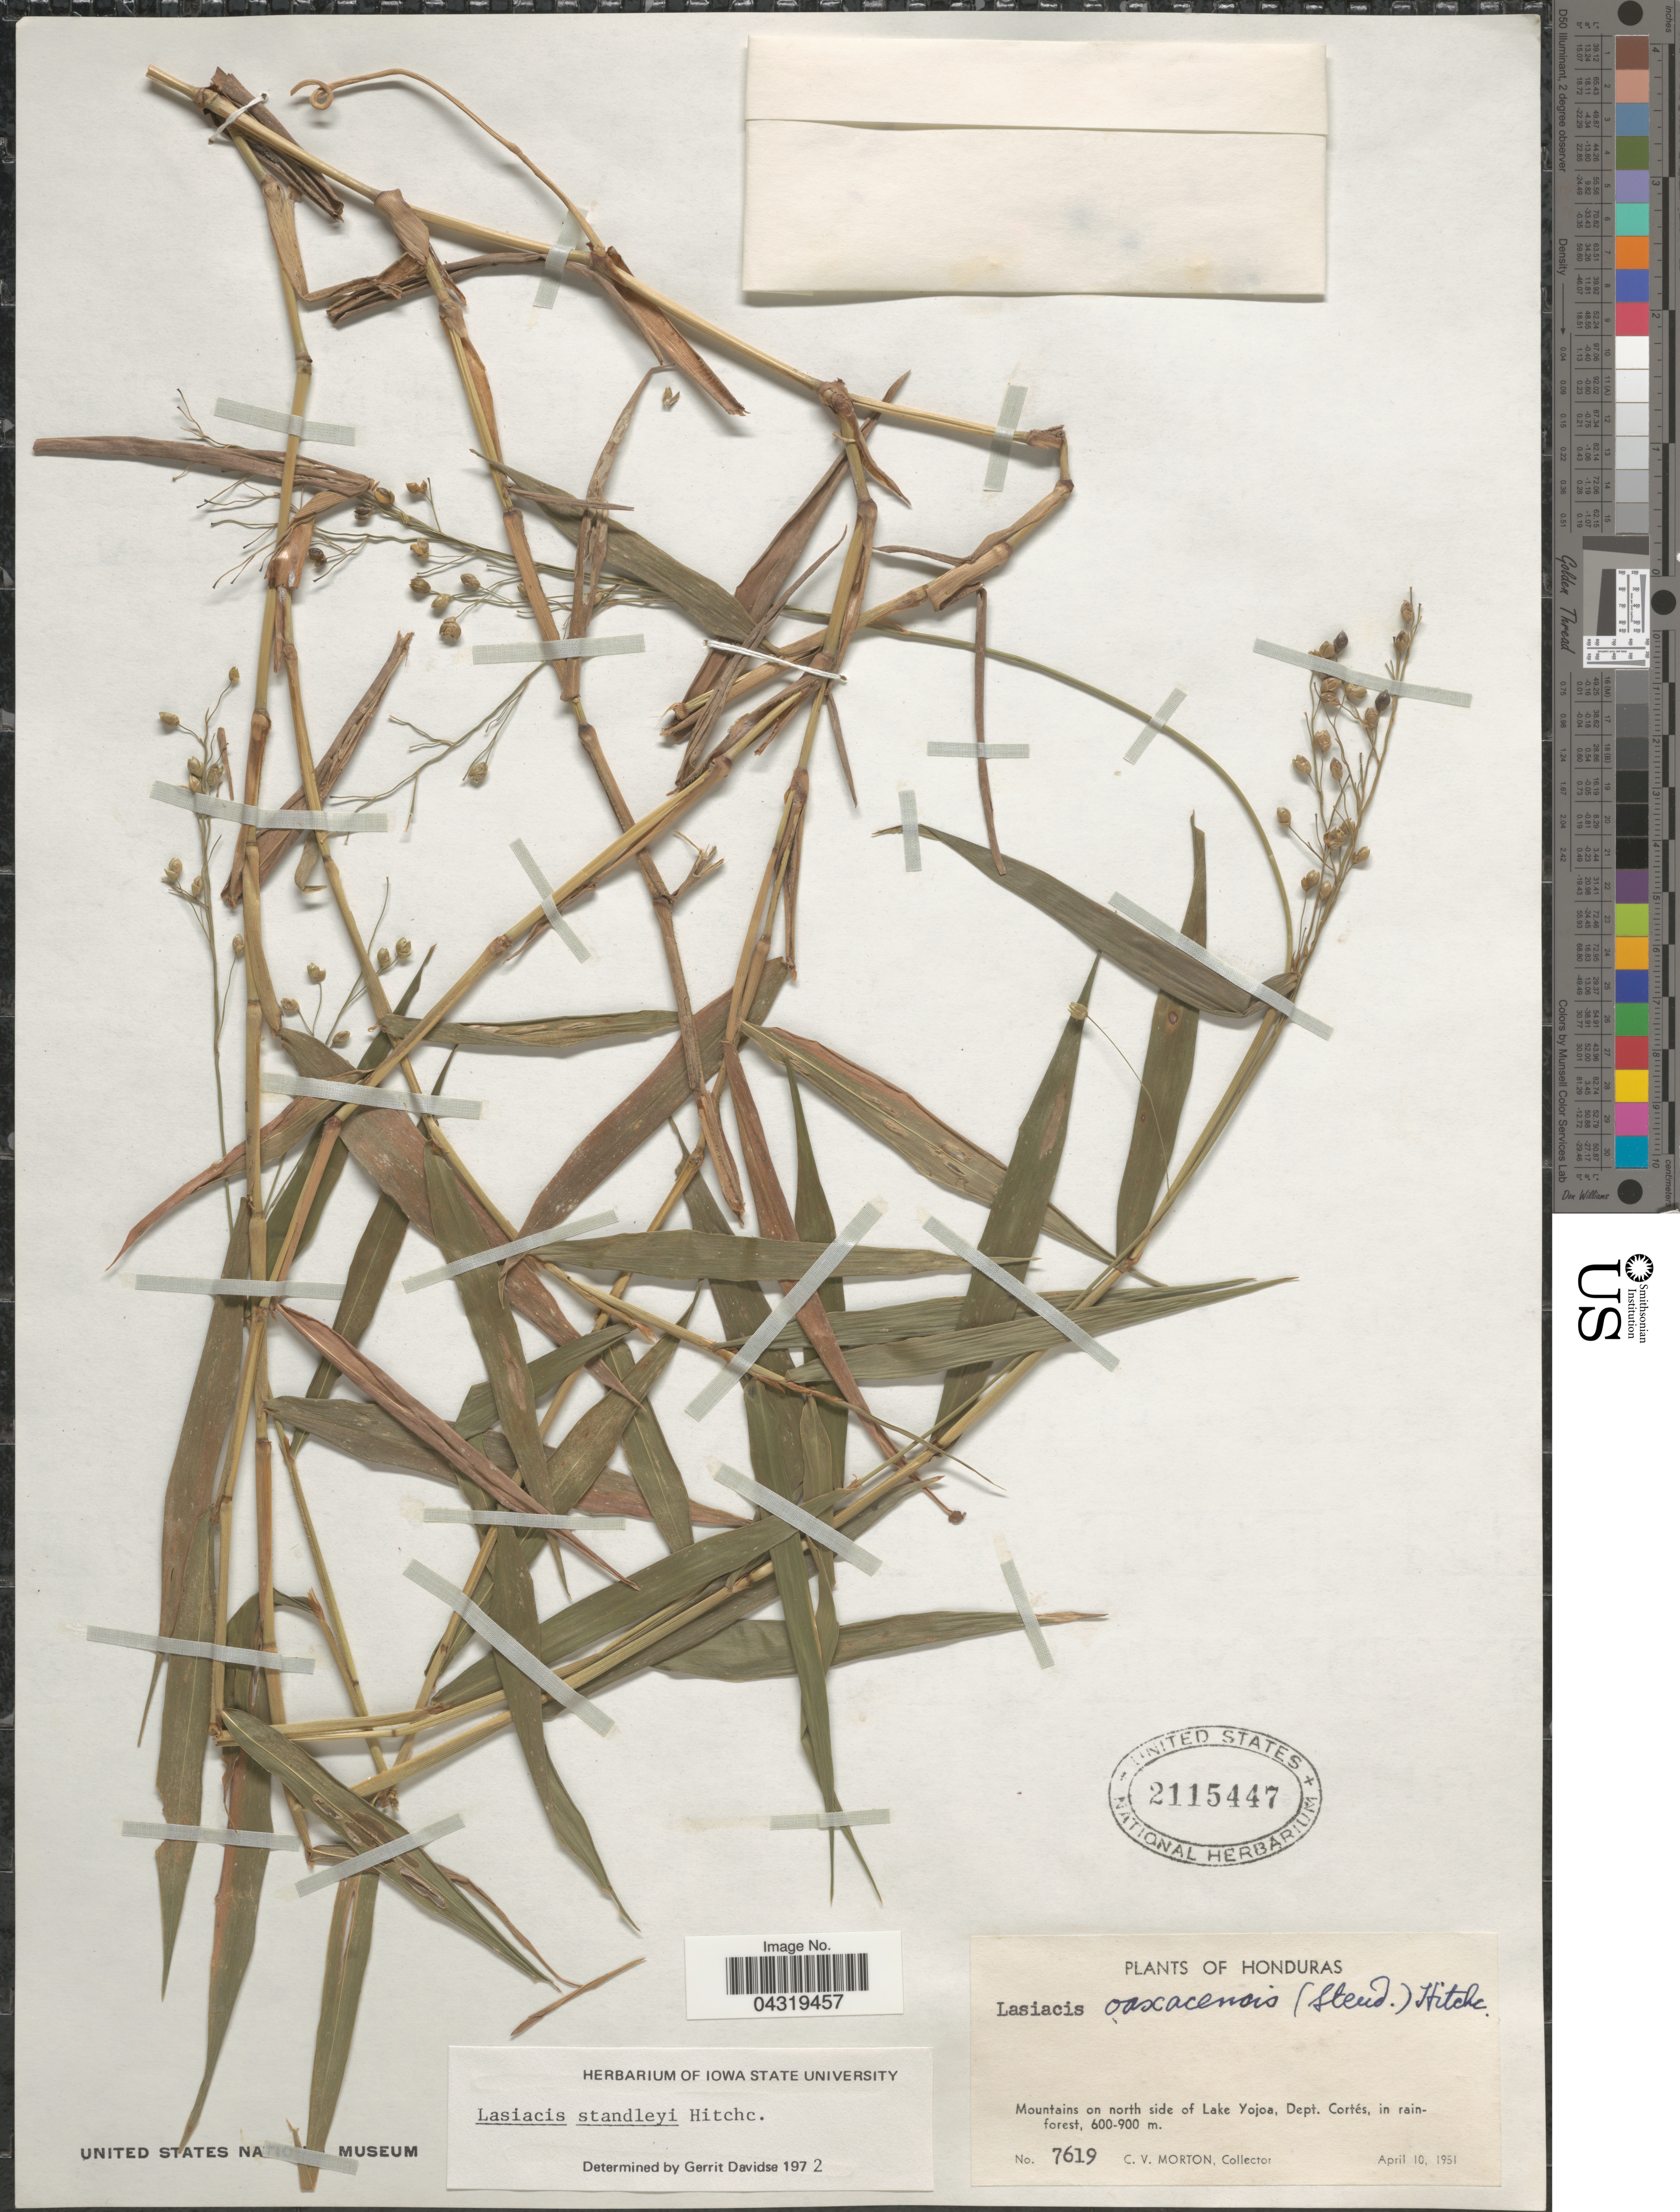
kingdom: Plantae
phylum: Tracheophyta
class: Liliopsida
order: Poales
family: Poaceae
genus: Lasiacis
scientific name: Lasiacis standleyi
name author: Hitchc.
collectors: C. V. Morton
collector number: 7619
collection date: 1951-04-10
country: Honduras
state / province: Cortes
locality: Mountains on north side of Lake Yojoa, Dept. Cortés, in rainforest.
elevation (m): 600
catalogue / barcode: US 2115447